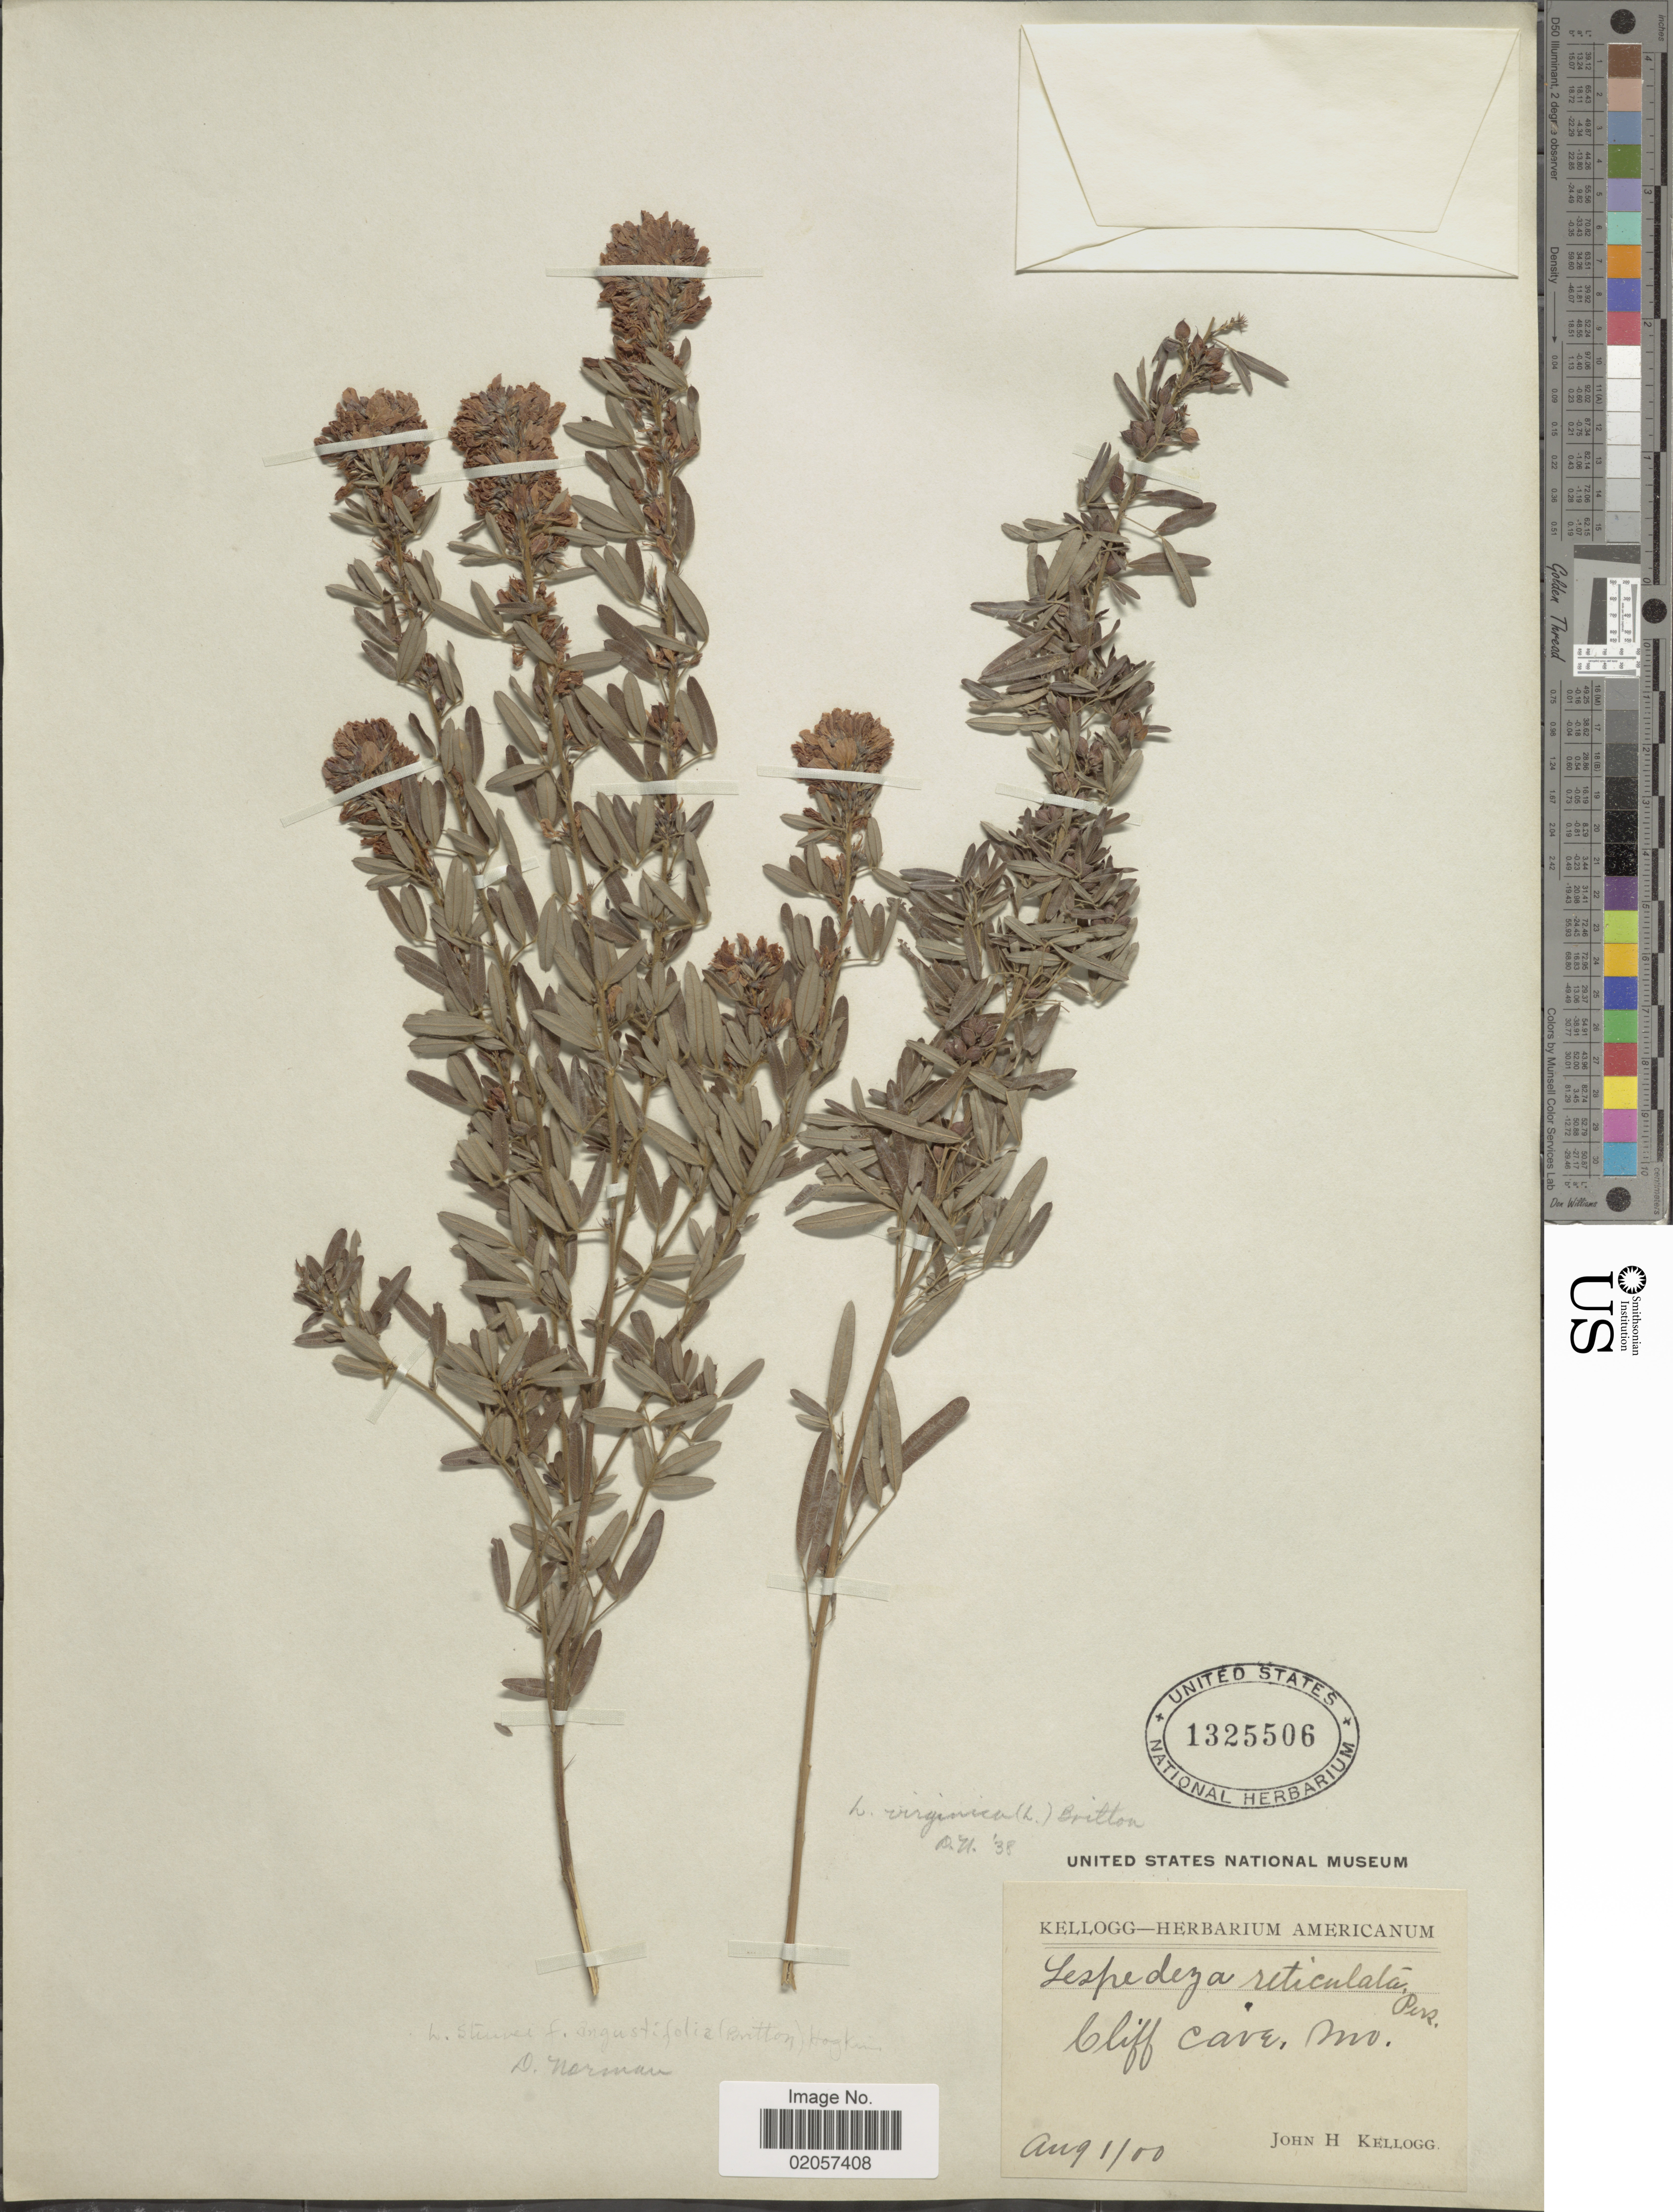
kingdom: Plantae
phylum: Tracheophyta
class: Magnoliopsida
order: Fabales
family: Fabaceae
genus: Lespedeza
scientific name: Lespedeza virginica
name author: (L.) Britton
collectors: J. H. Kellogg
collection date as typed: Transcribed d/m/y: 1/8/00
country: United States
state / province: Missouri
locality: Cliff Cave, Mo.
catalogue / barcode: US 1325506